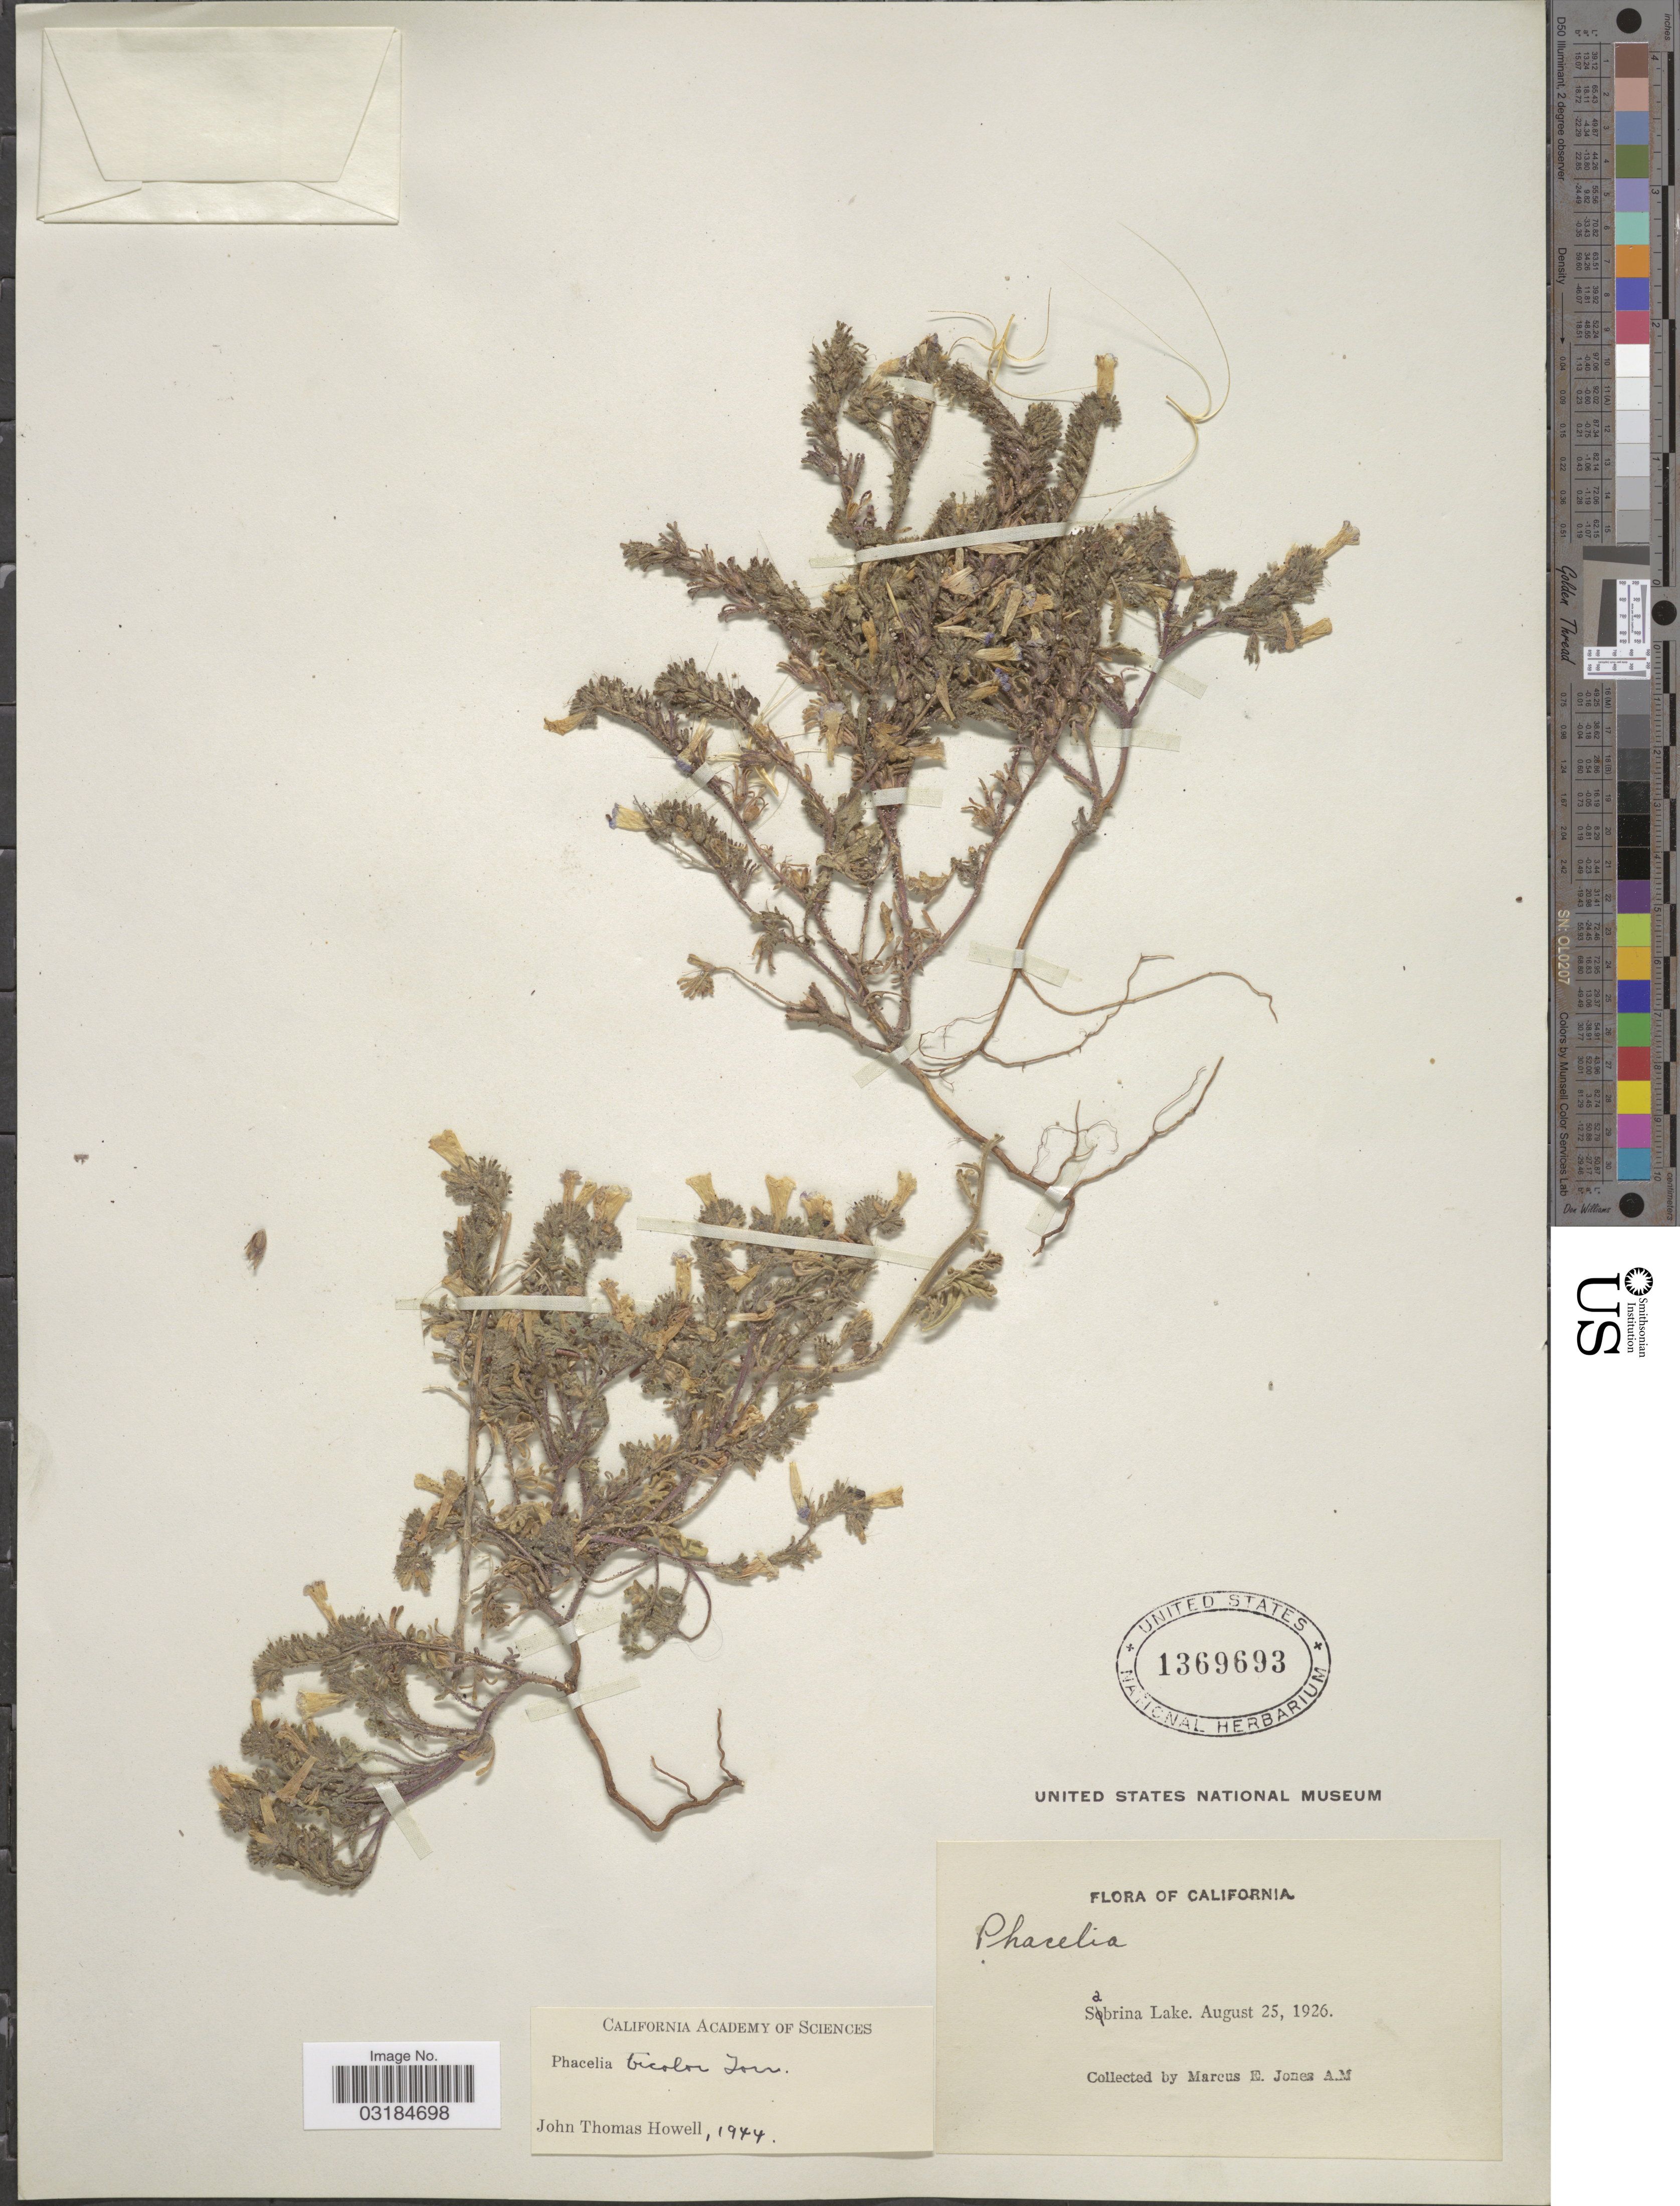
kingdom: Plantae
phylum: Tracheophyta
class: Magnoliopsida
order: Boraginales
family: Hydrophyllaceae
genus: Phacelia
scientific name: Phacelia bicolor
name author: Torr. in C. King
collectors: M. E. Jones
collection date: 1926-08-25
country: United States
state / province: California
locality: Sabrina Lake.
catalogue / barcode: US 1369693